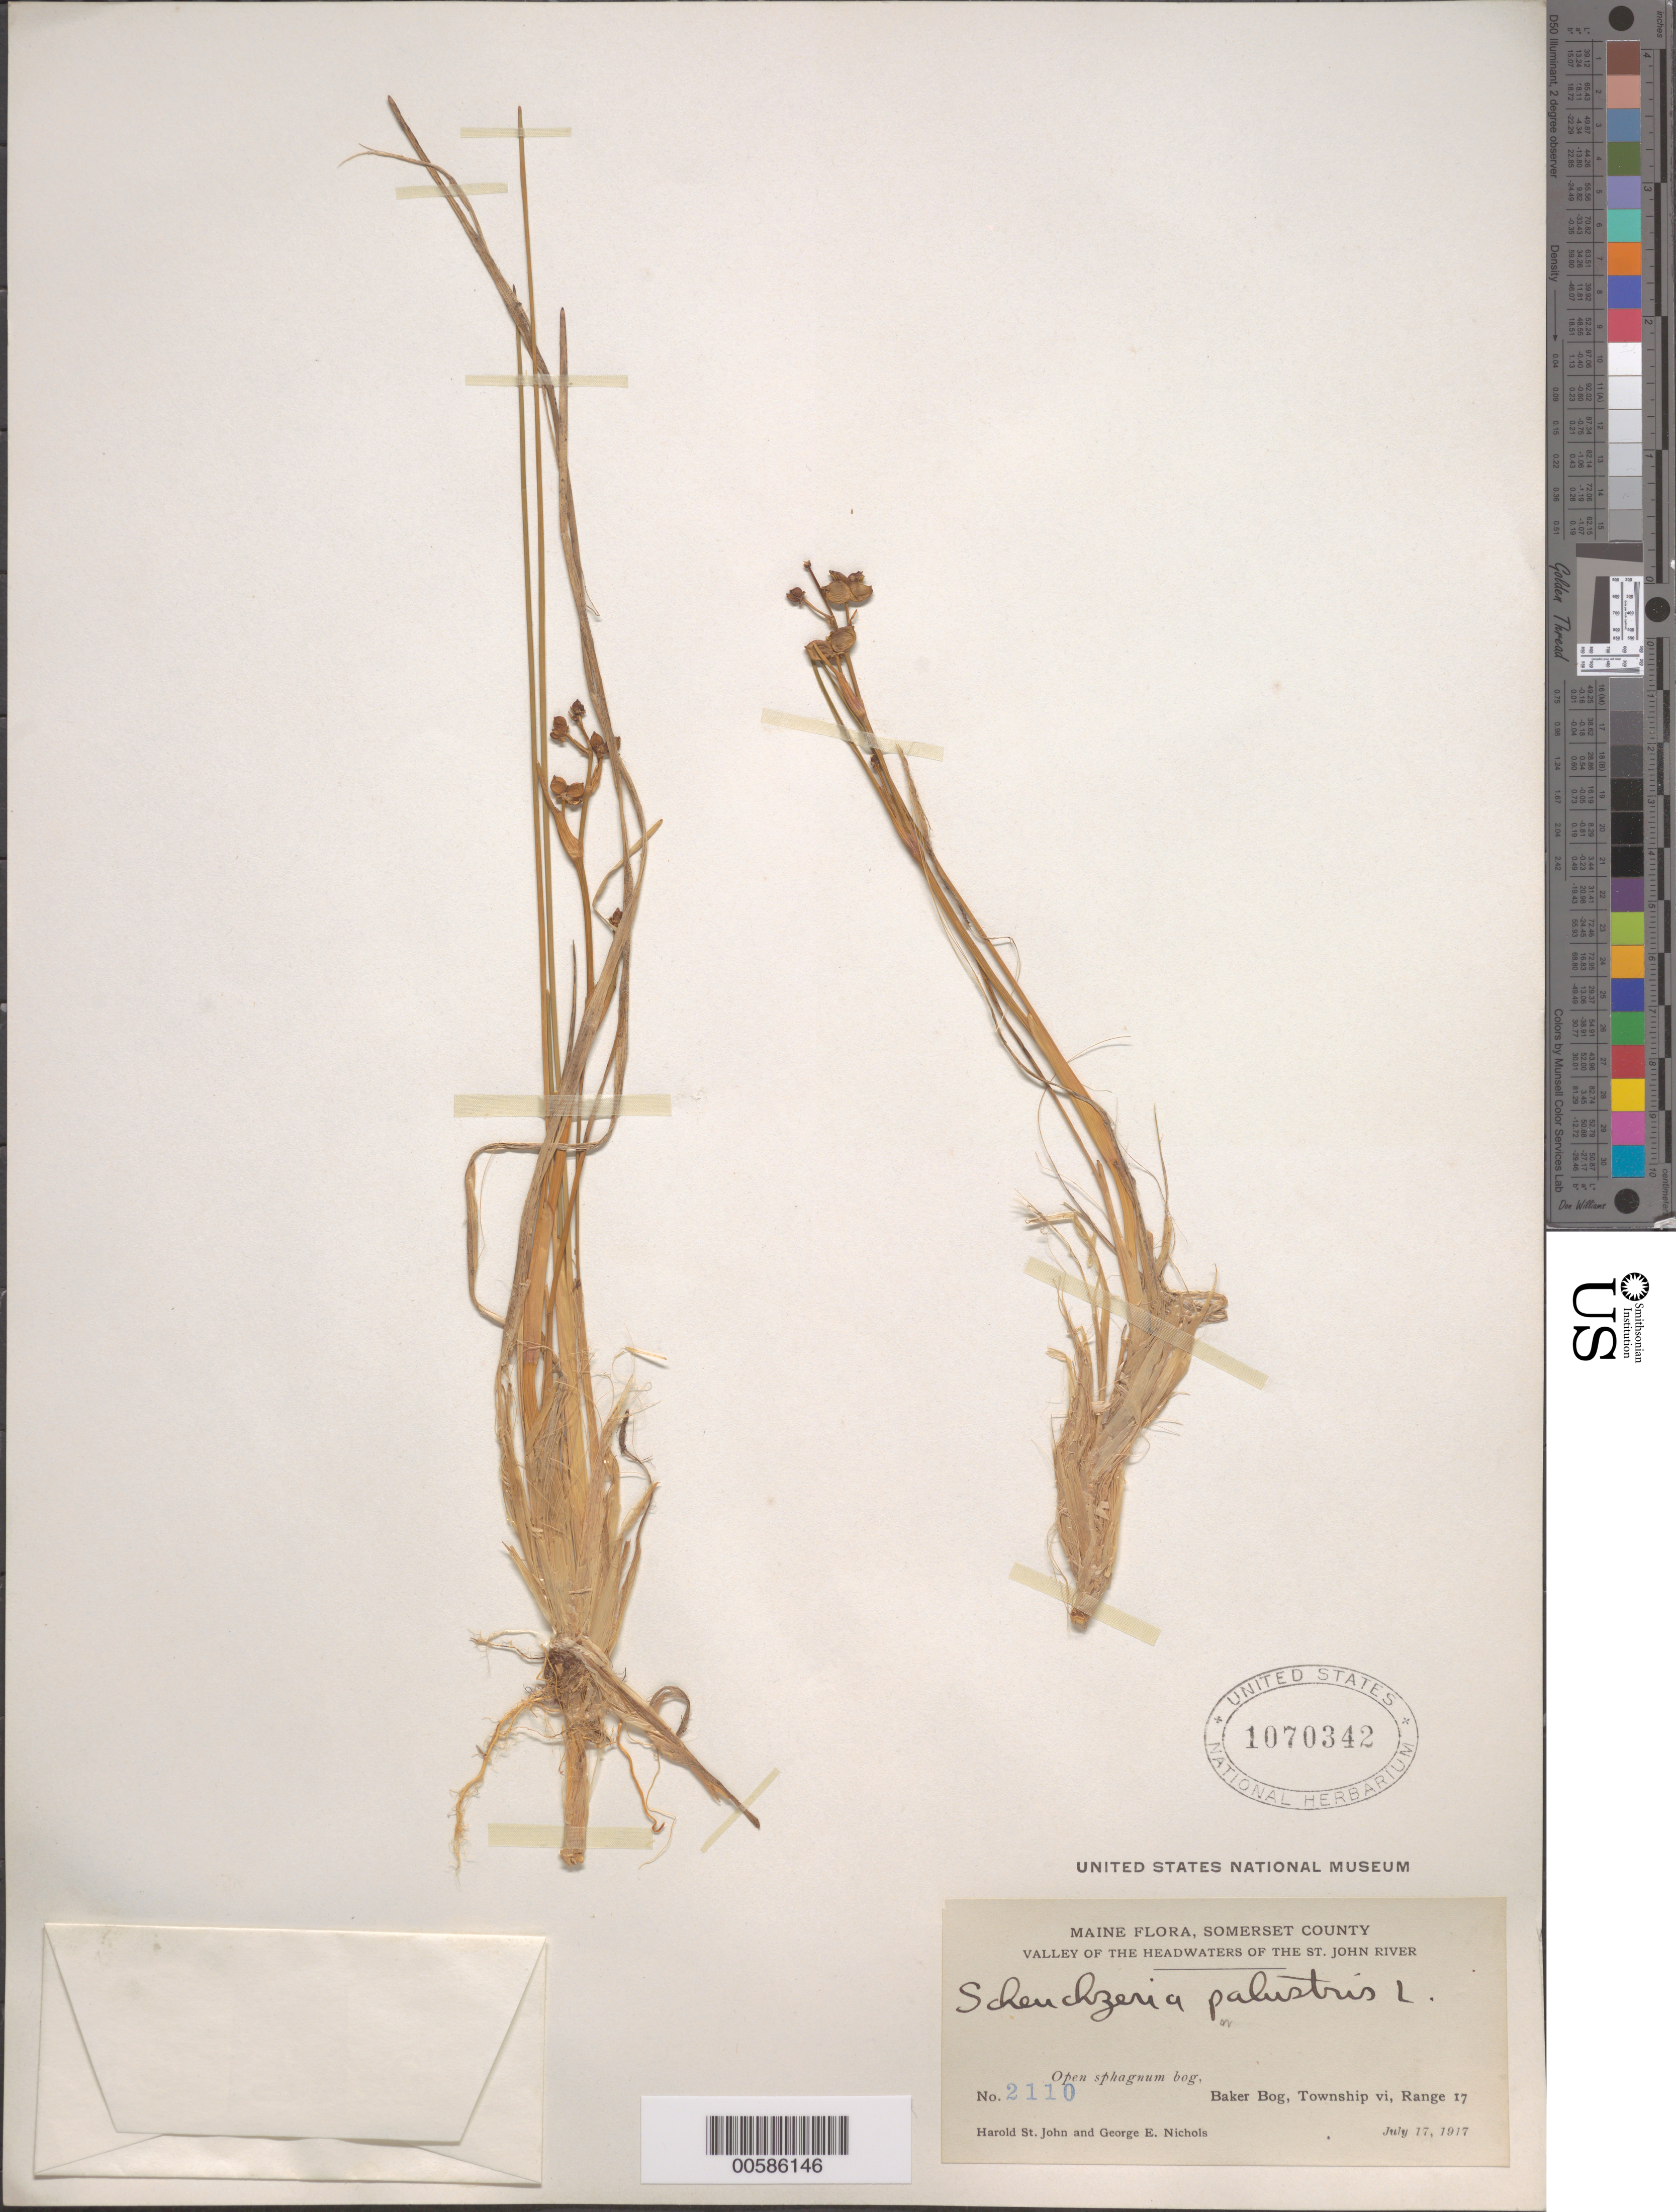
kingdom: Plantae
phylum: Tracheophyta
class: Liliopsida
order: Alismatales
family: Scheuchzeriaceae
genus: Scheuchzeria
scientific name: Scheuchzeria palustris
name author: L.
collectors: H. St. John & G. E. Nichols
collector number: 2110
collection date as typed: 17 Jul 1917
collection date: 1917-07-17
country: United States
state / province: Maine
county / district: Somerset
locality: Baker Bog, Township vi, Range 17, headwaters of St. John River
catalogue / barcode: US 1070342